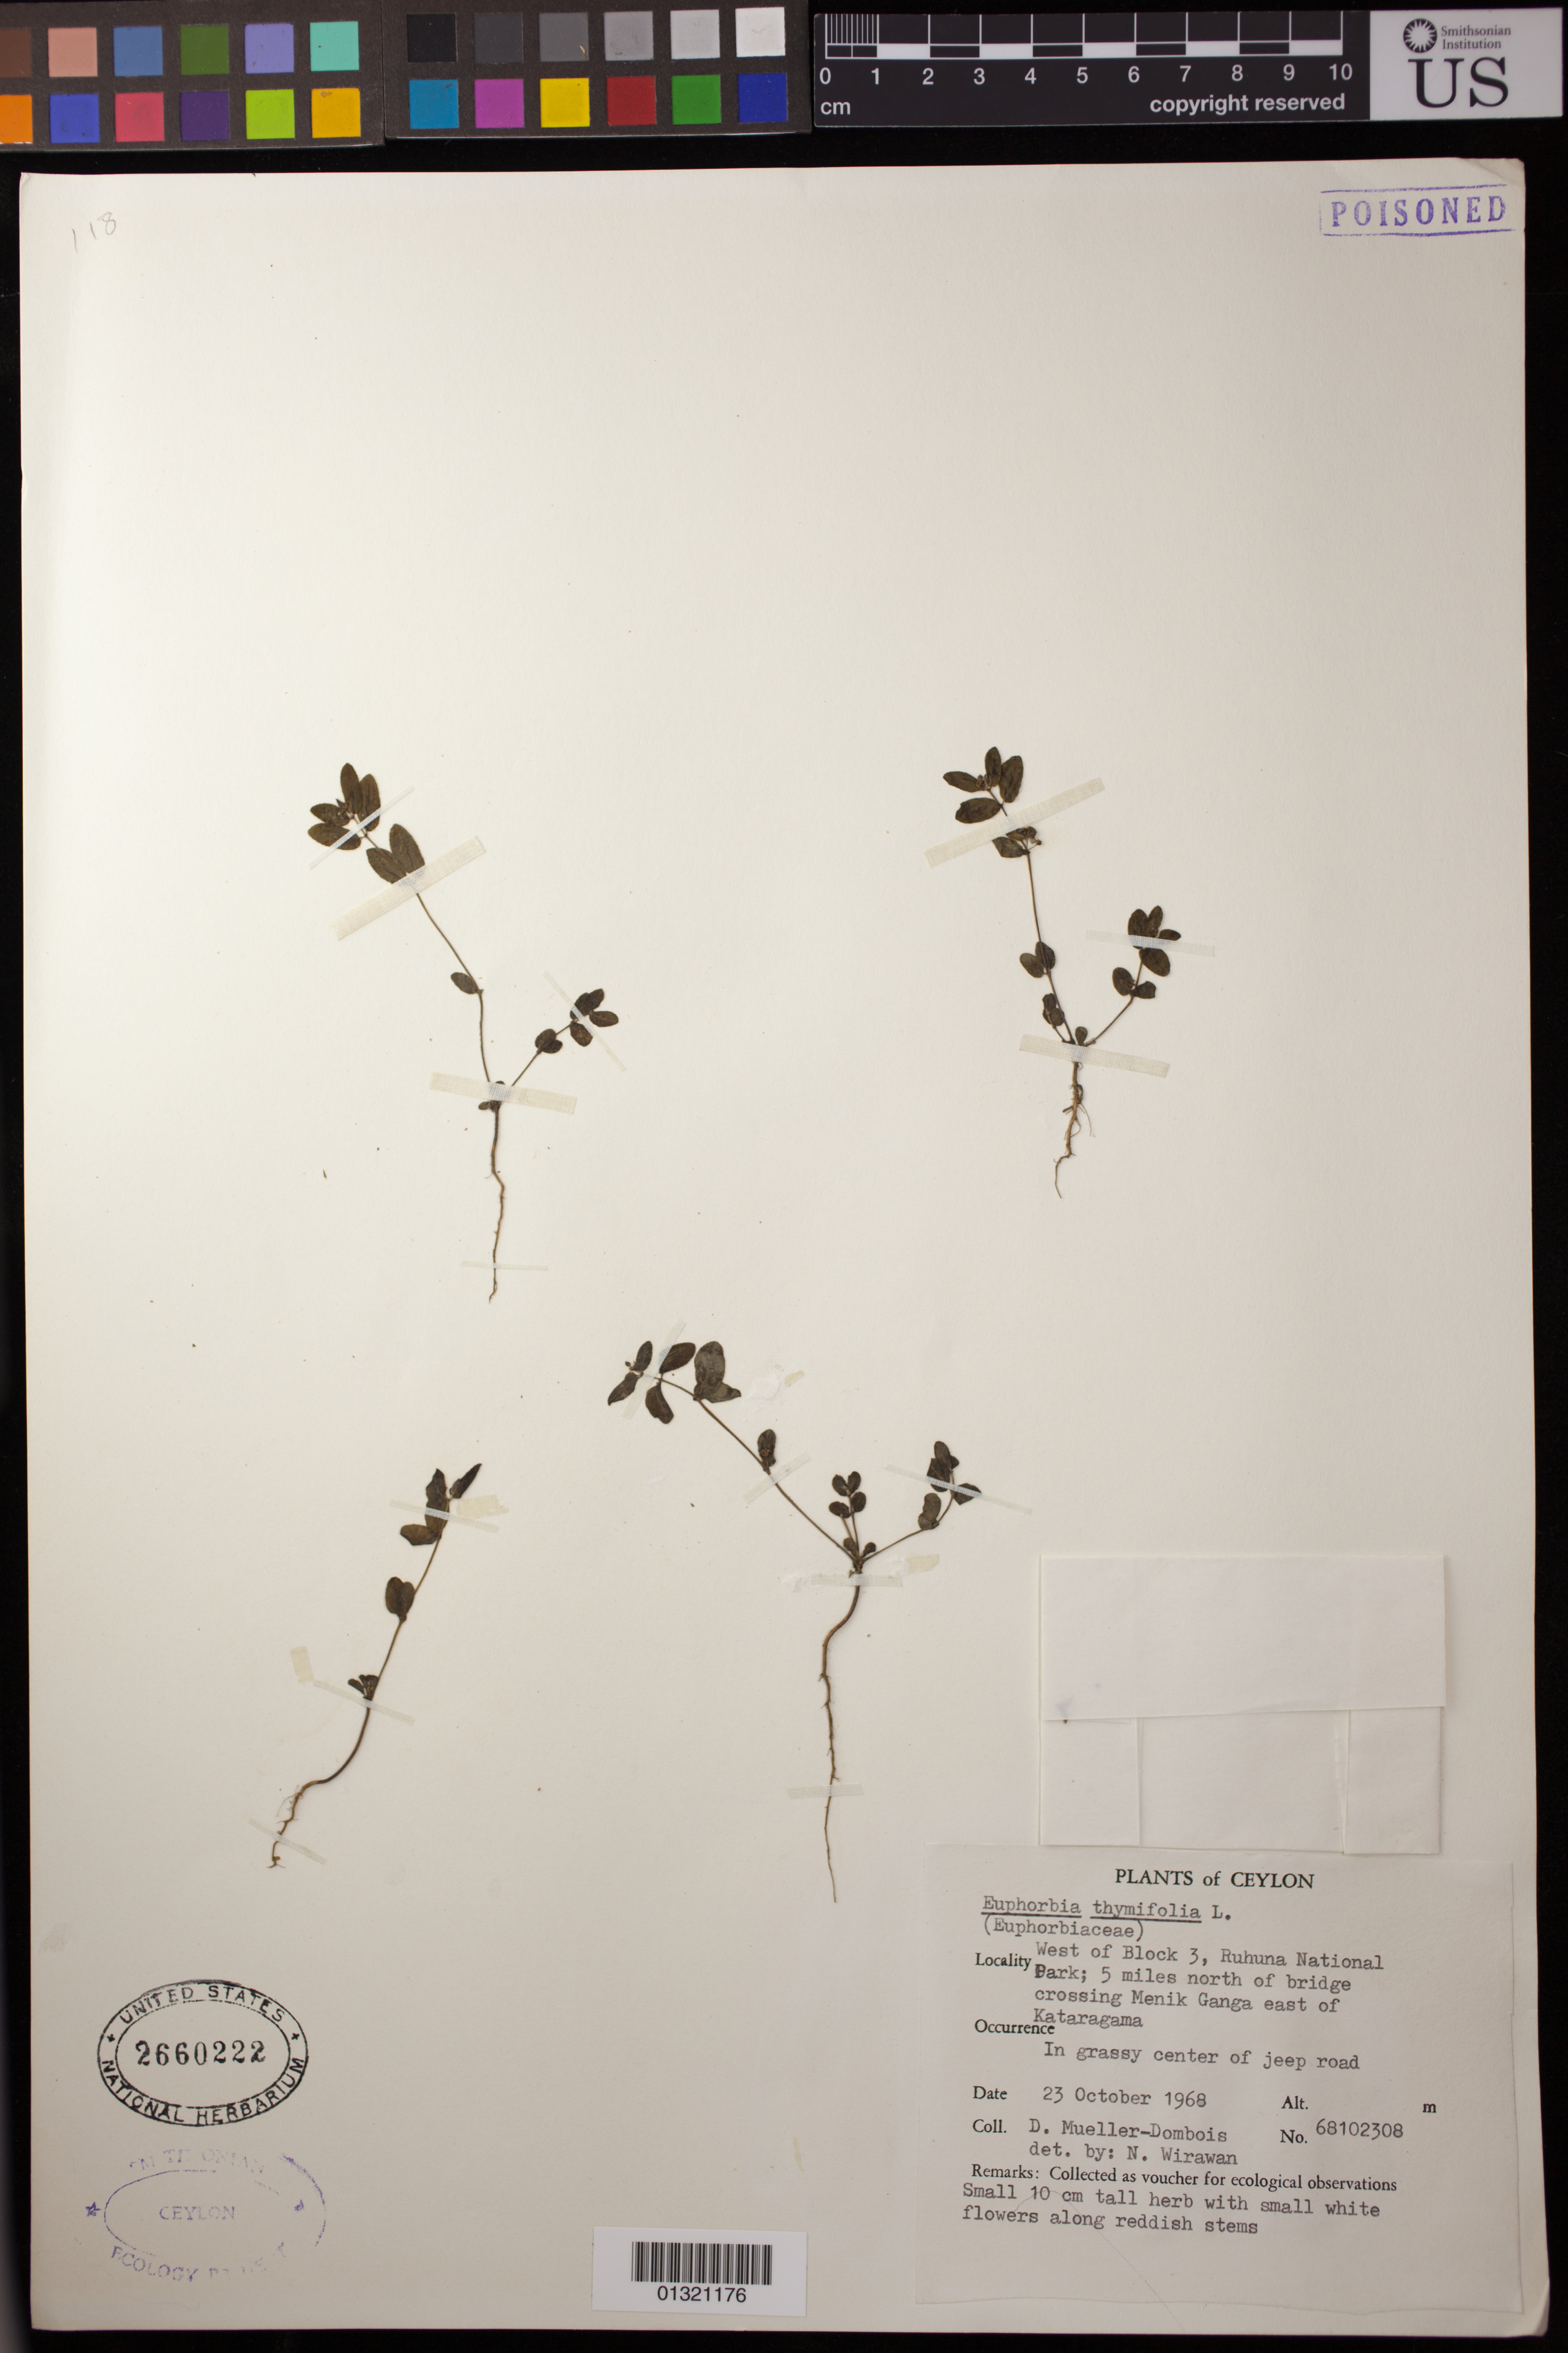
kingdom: Plantae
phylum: Tracheophyta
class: Magnoliopsida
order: Malpighiales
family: Euphorbiaceae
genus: Euphorbia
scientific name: Euphorbia thymifolia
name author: L.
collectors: D. Mueller-Dombois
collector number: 68102308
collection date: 1968-10-23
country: Sri Lanka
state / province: Southern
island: Ceylon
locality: West of Block 3, Ruhuna National Park; 5 miles north of bridge crossing Menik Ganga east of Kataragama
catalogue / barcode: US 2660222